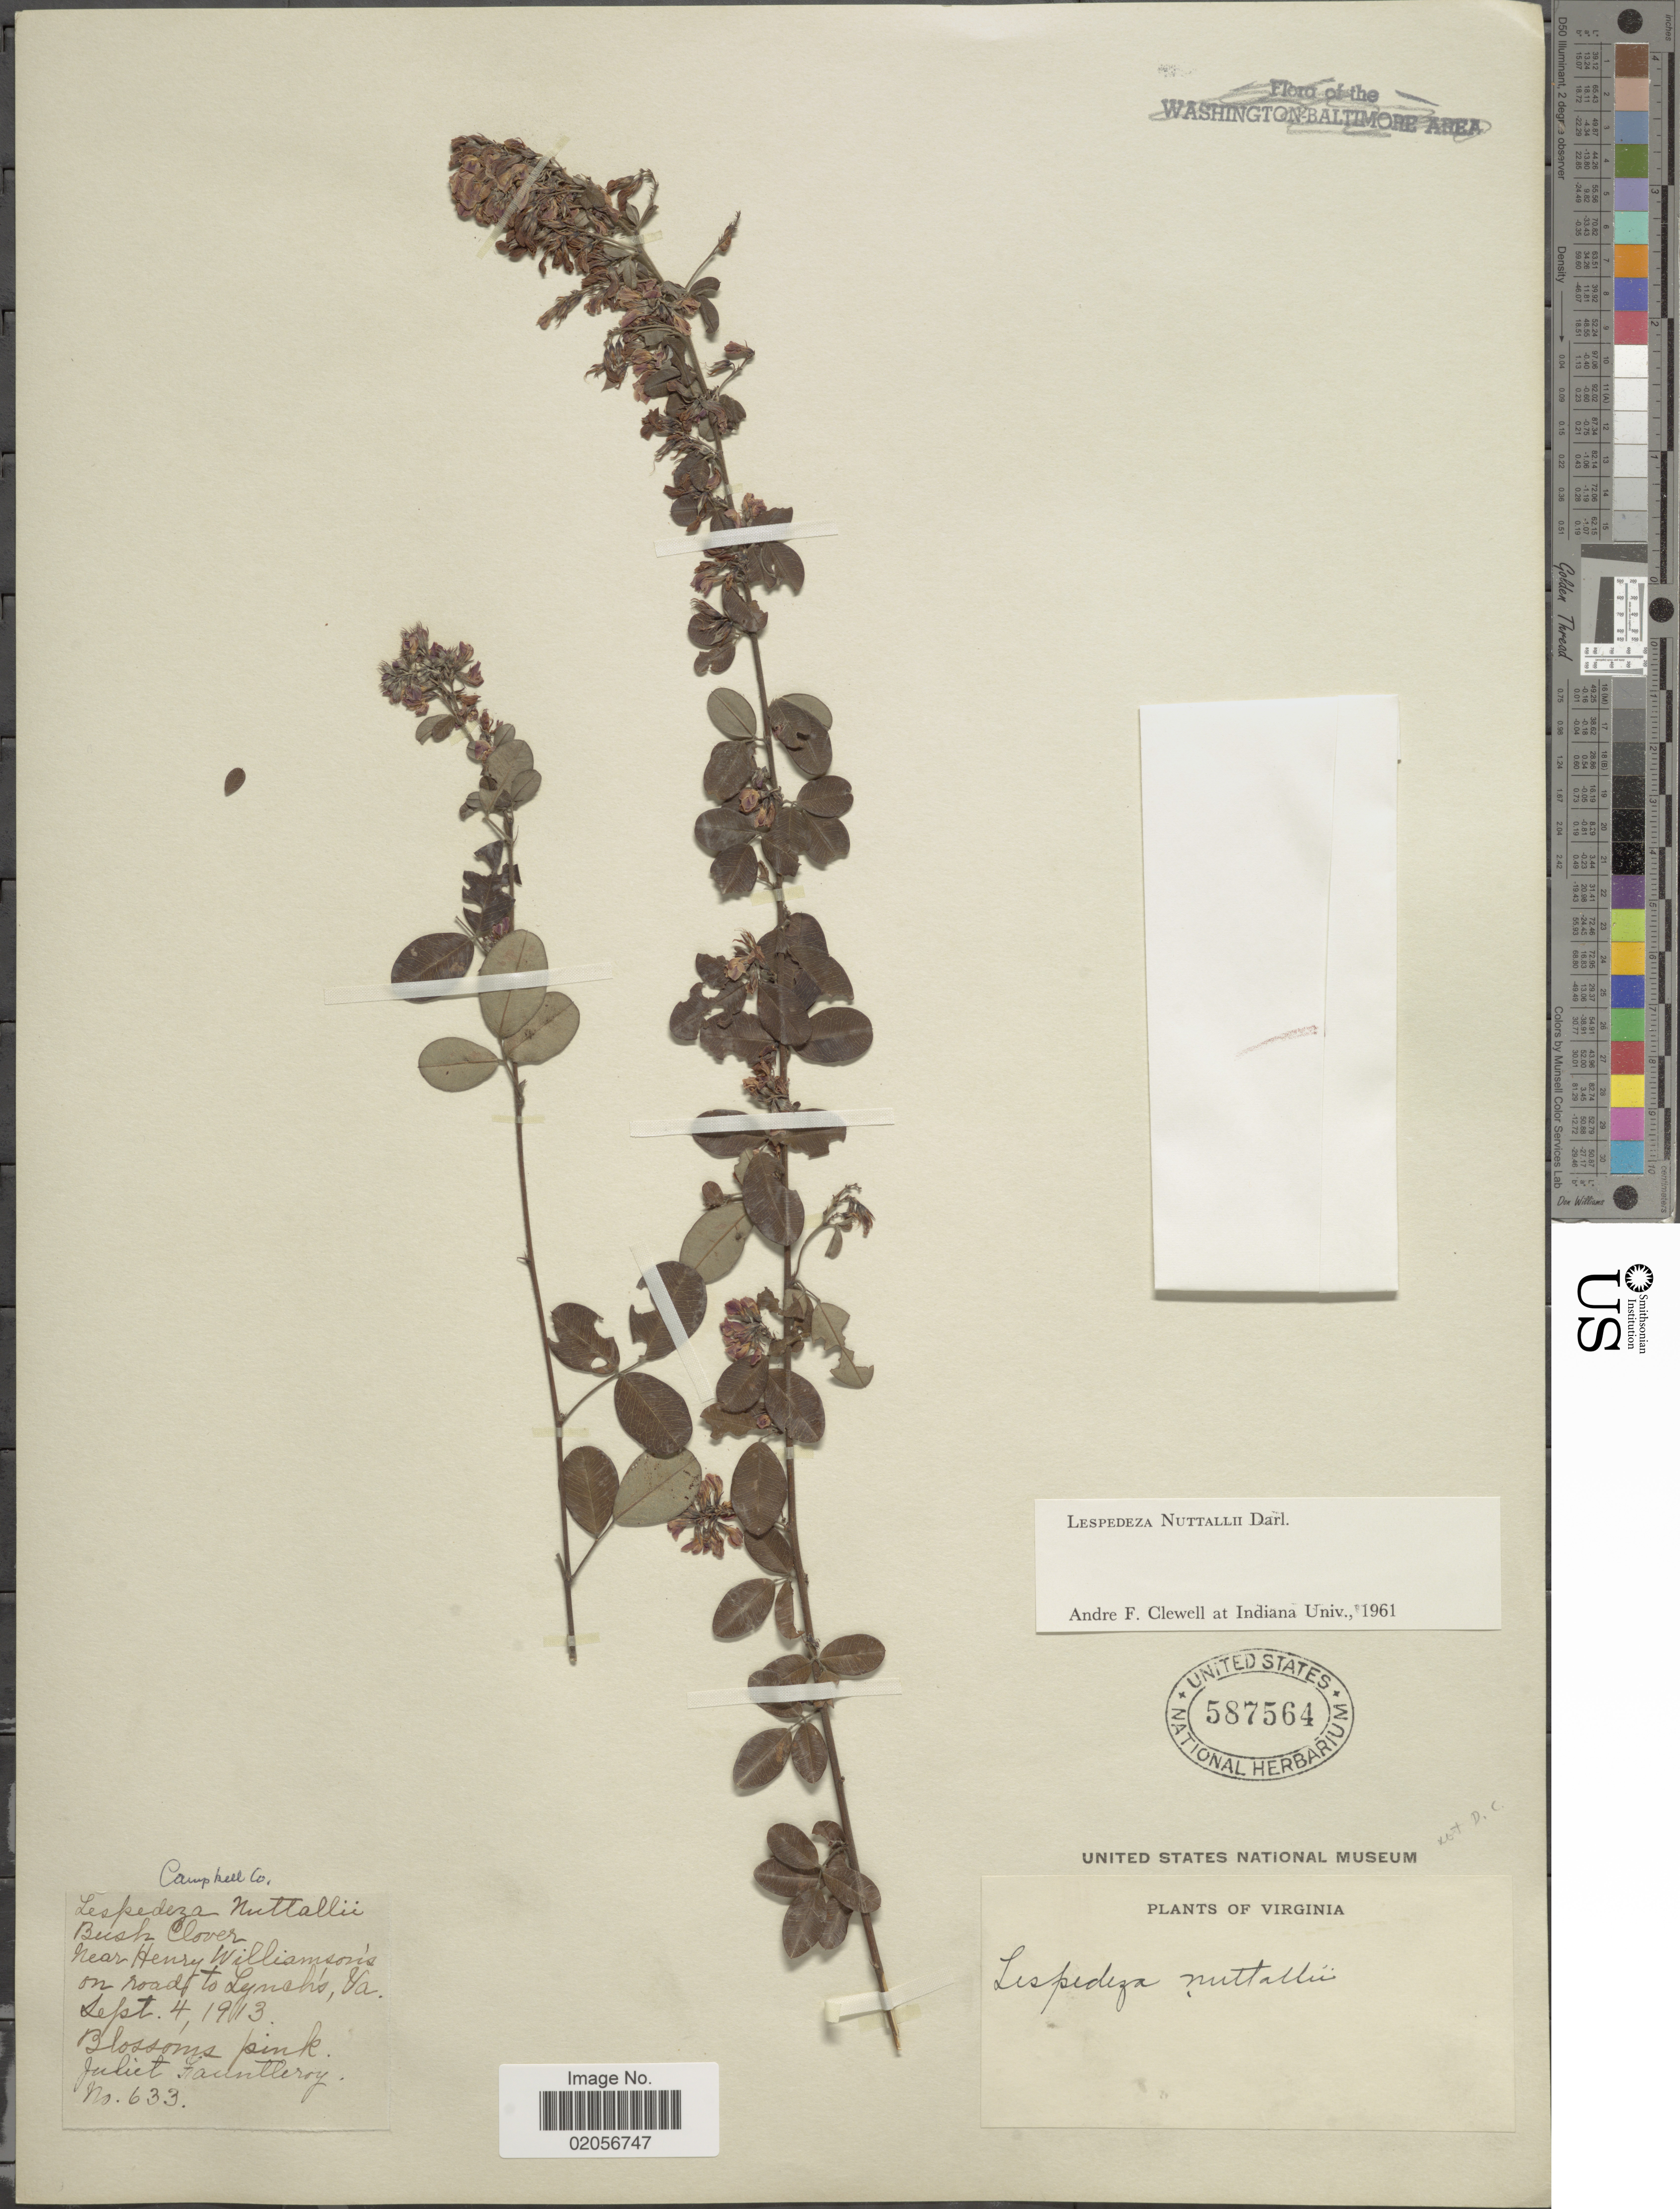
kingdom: Plantae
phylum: Tracheophyta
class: Magnoliopsida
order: Fabales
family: Fabaceae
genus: Lespedeza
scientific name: Lespedeza nuttallii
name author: Darl.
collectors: J. Fauntleroy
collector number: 633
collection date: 1913-09-04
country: United States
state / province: Virginia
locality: Bush Clover near Henry Williamson's on road to Lynch's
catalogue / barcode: US 587564